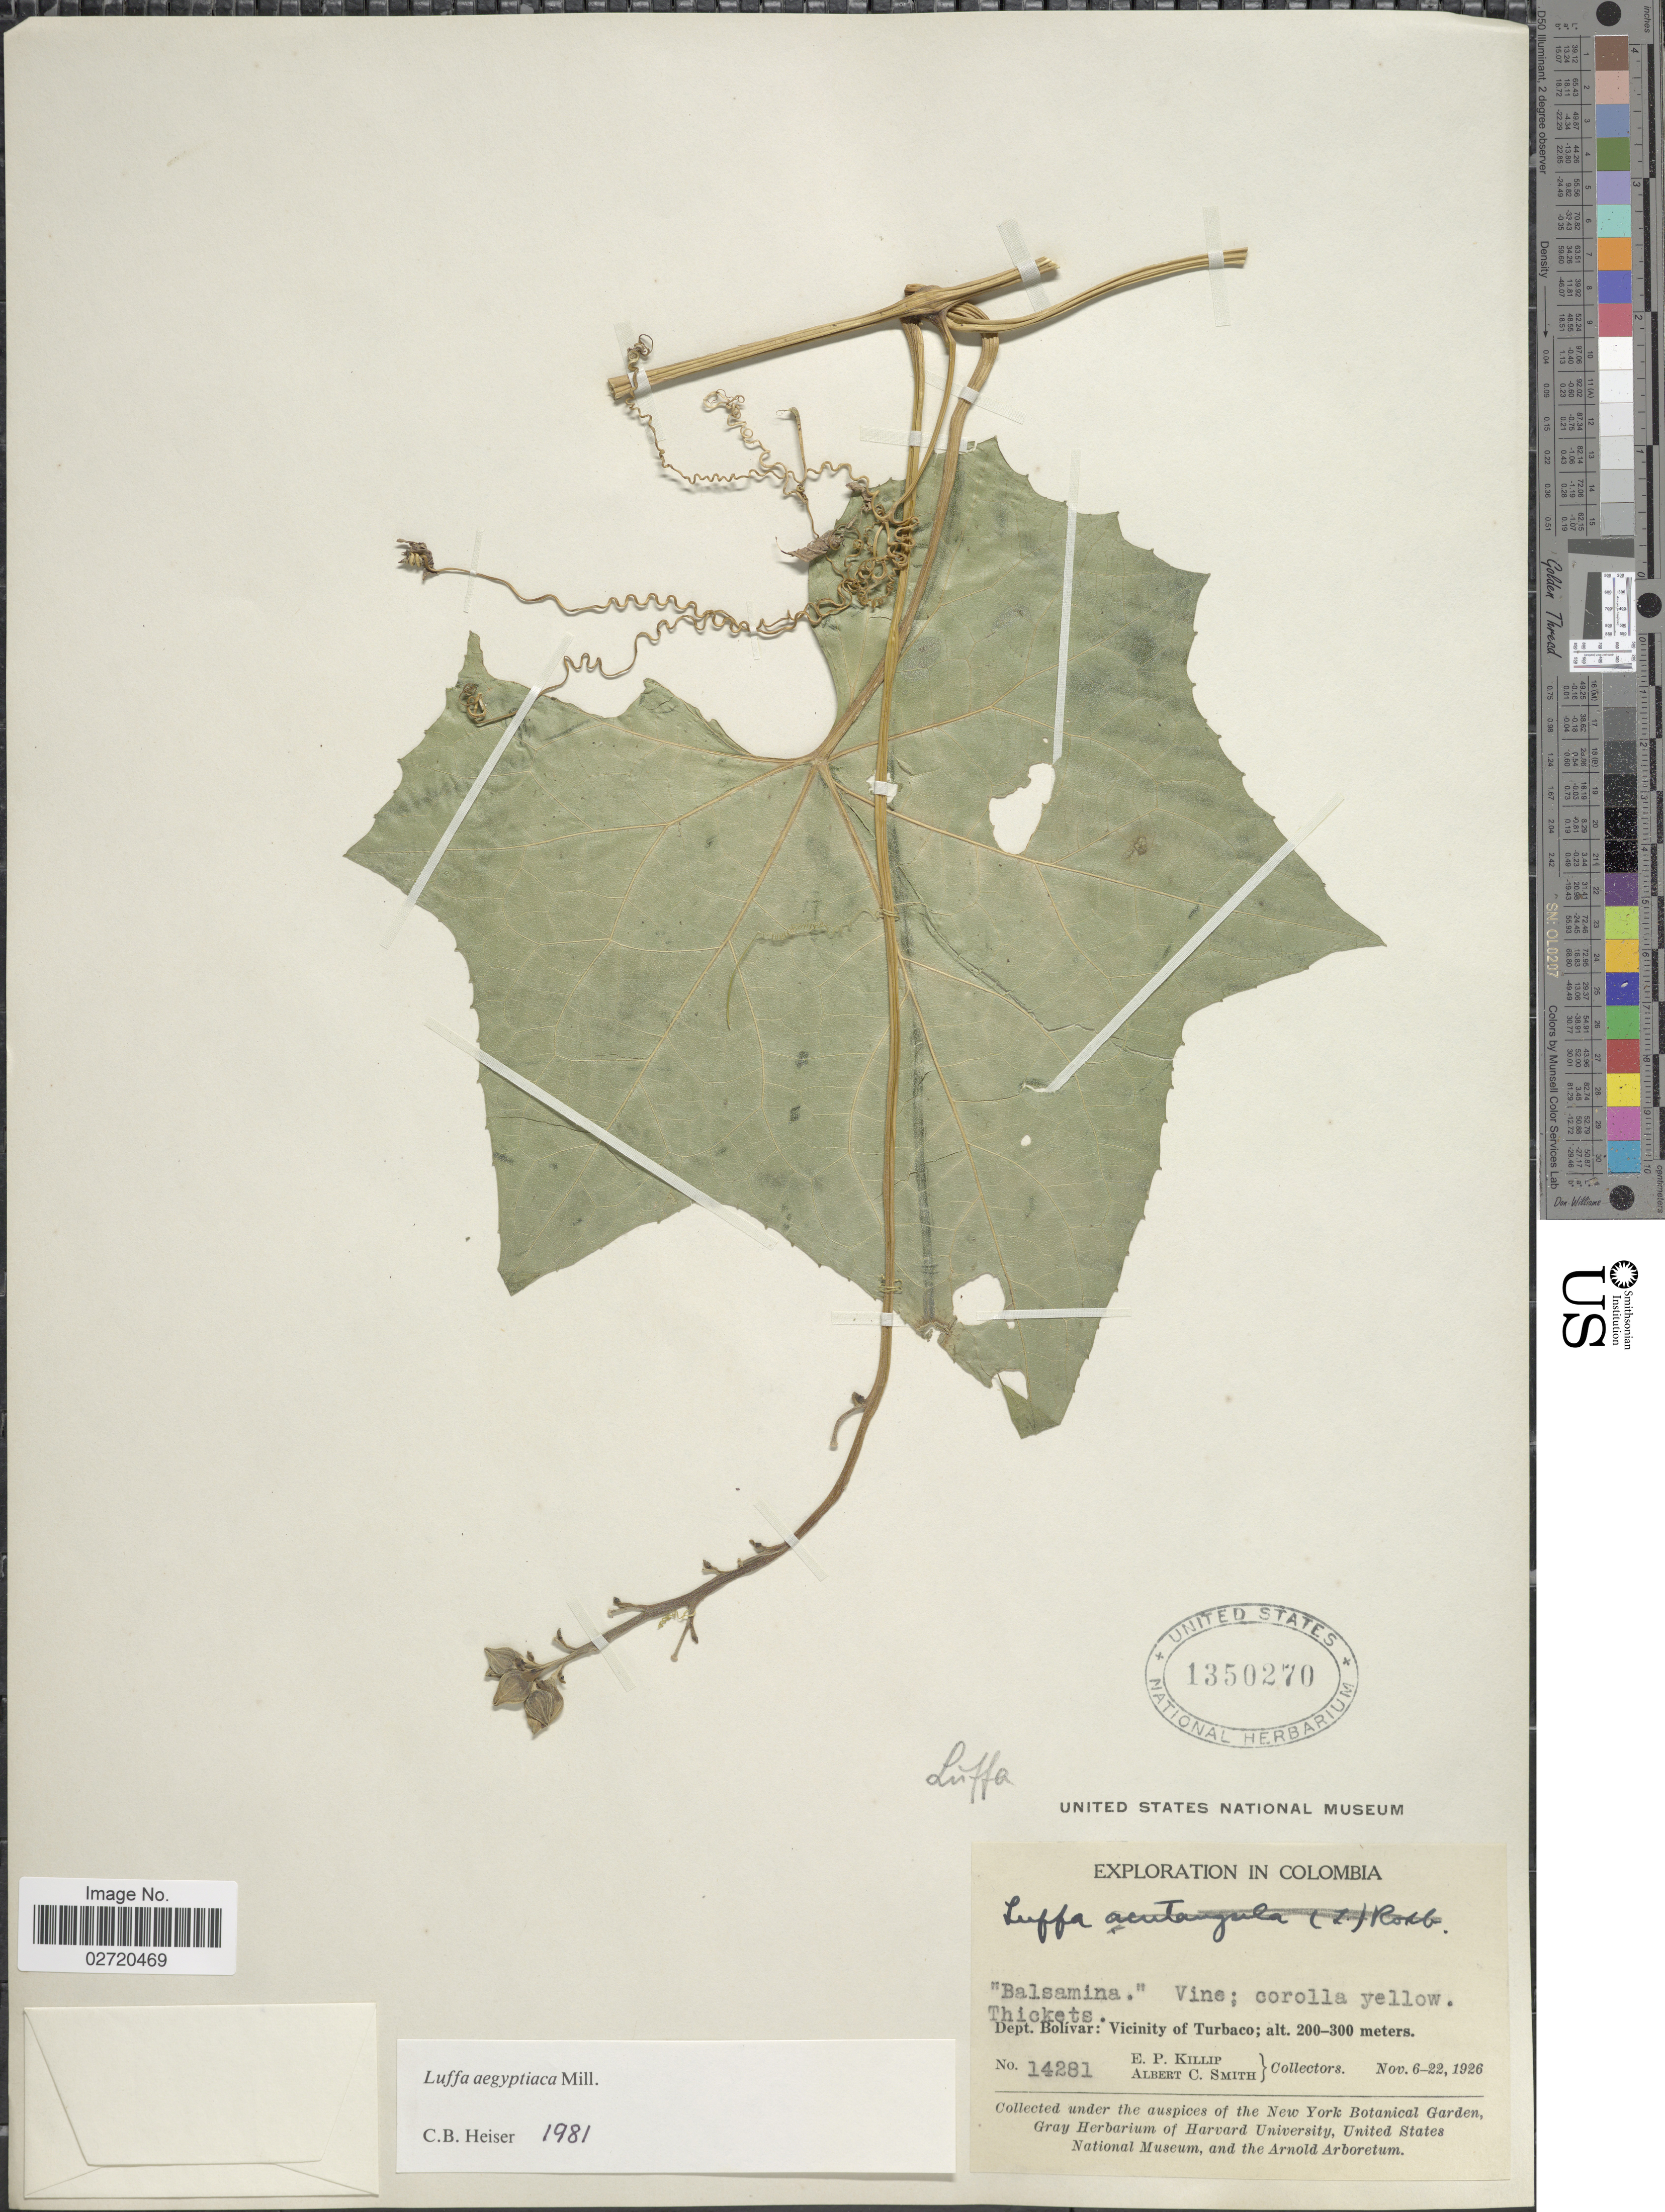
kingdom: Plantae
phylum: Tracheophyta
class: Magnoliopsida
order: Cucurbitales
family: Cucurbitaceae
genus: Luffa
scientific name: Luffa aegyptiaca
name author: Mill.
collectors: E. P. Killip & A. C. Smith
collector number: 14281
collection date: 1926-11-06/1926-11-22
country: Colombia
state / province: Bolívar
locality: Dept. Bolivar: Vicinity of Turbaco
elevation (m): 200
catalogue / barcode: US 1350270